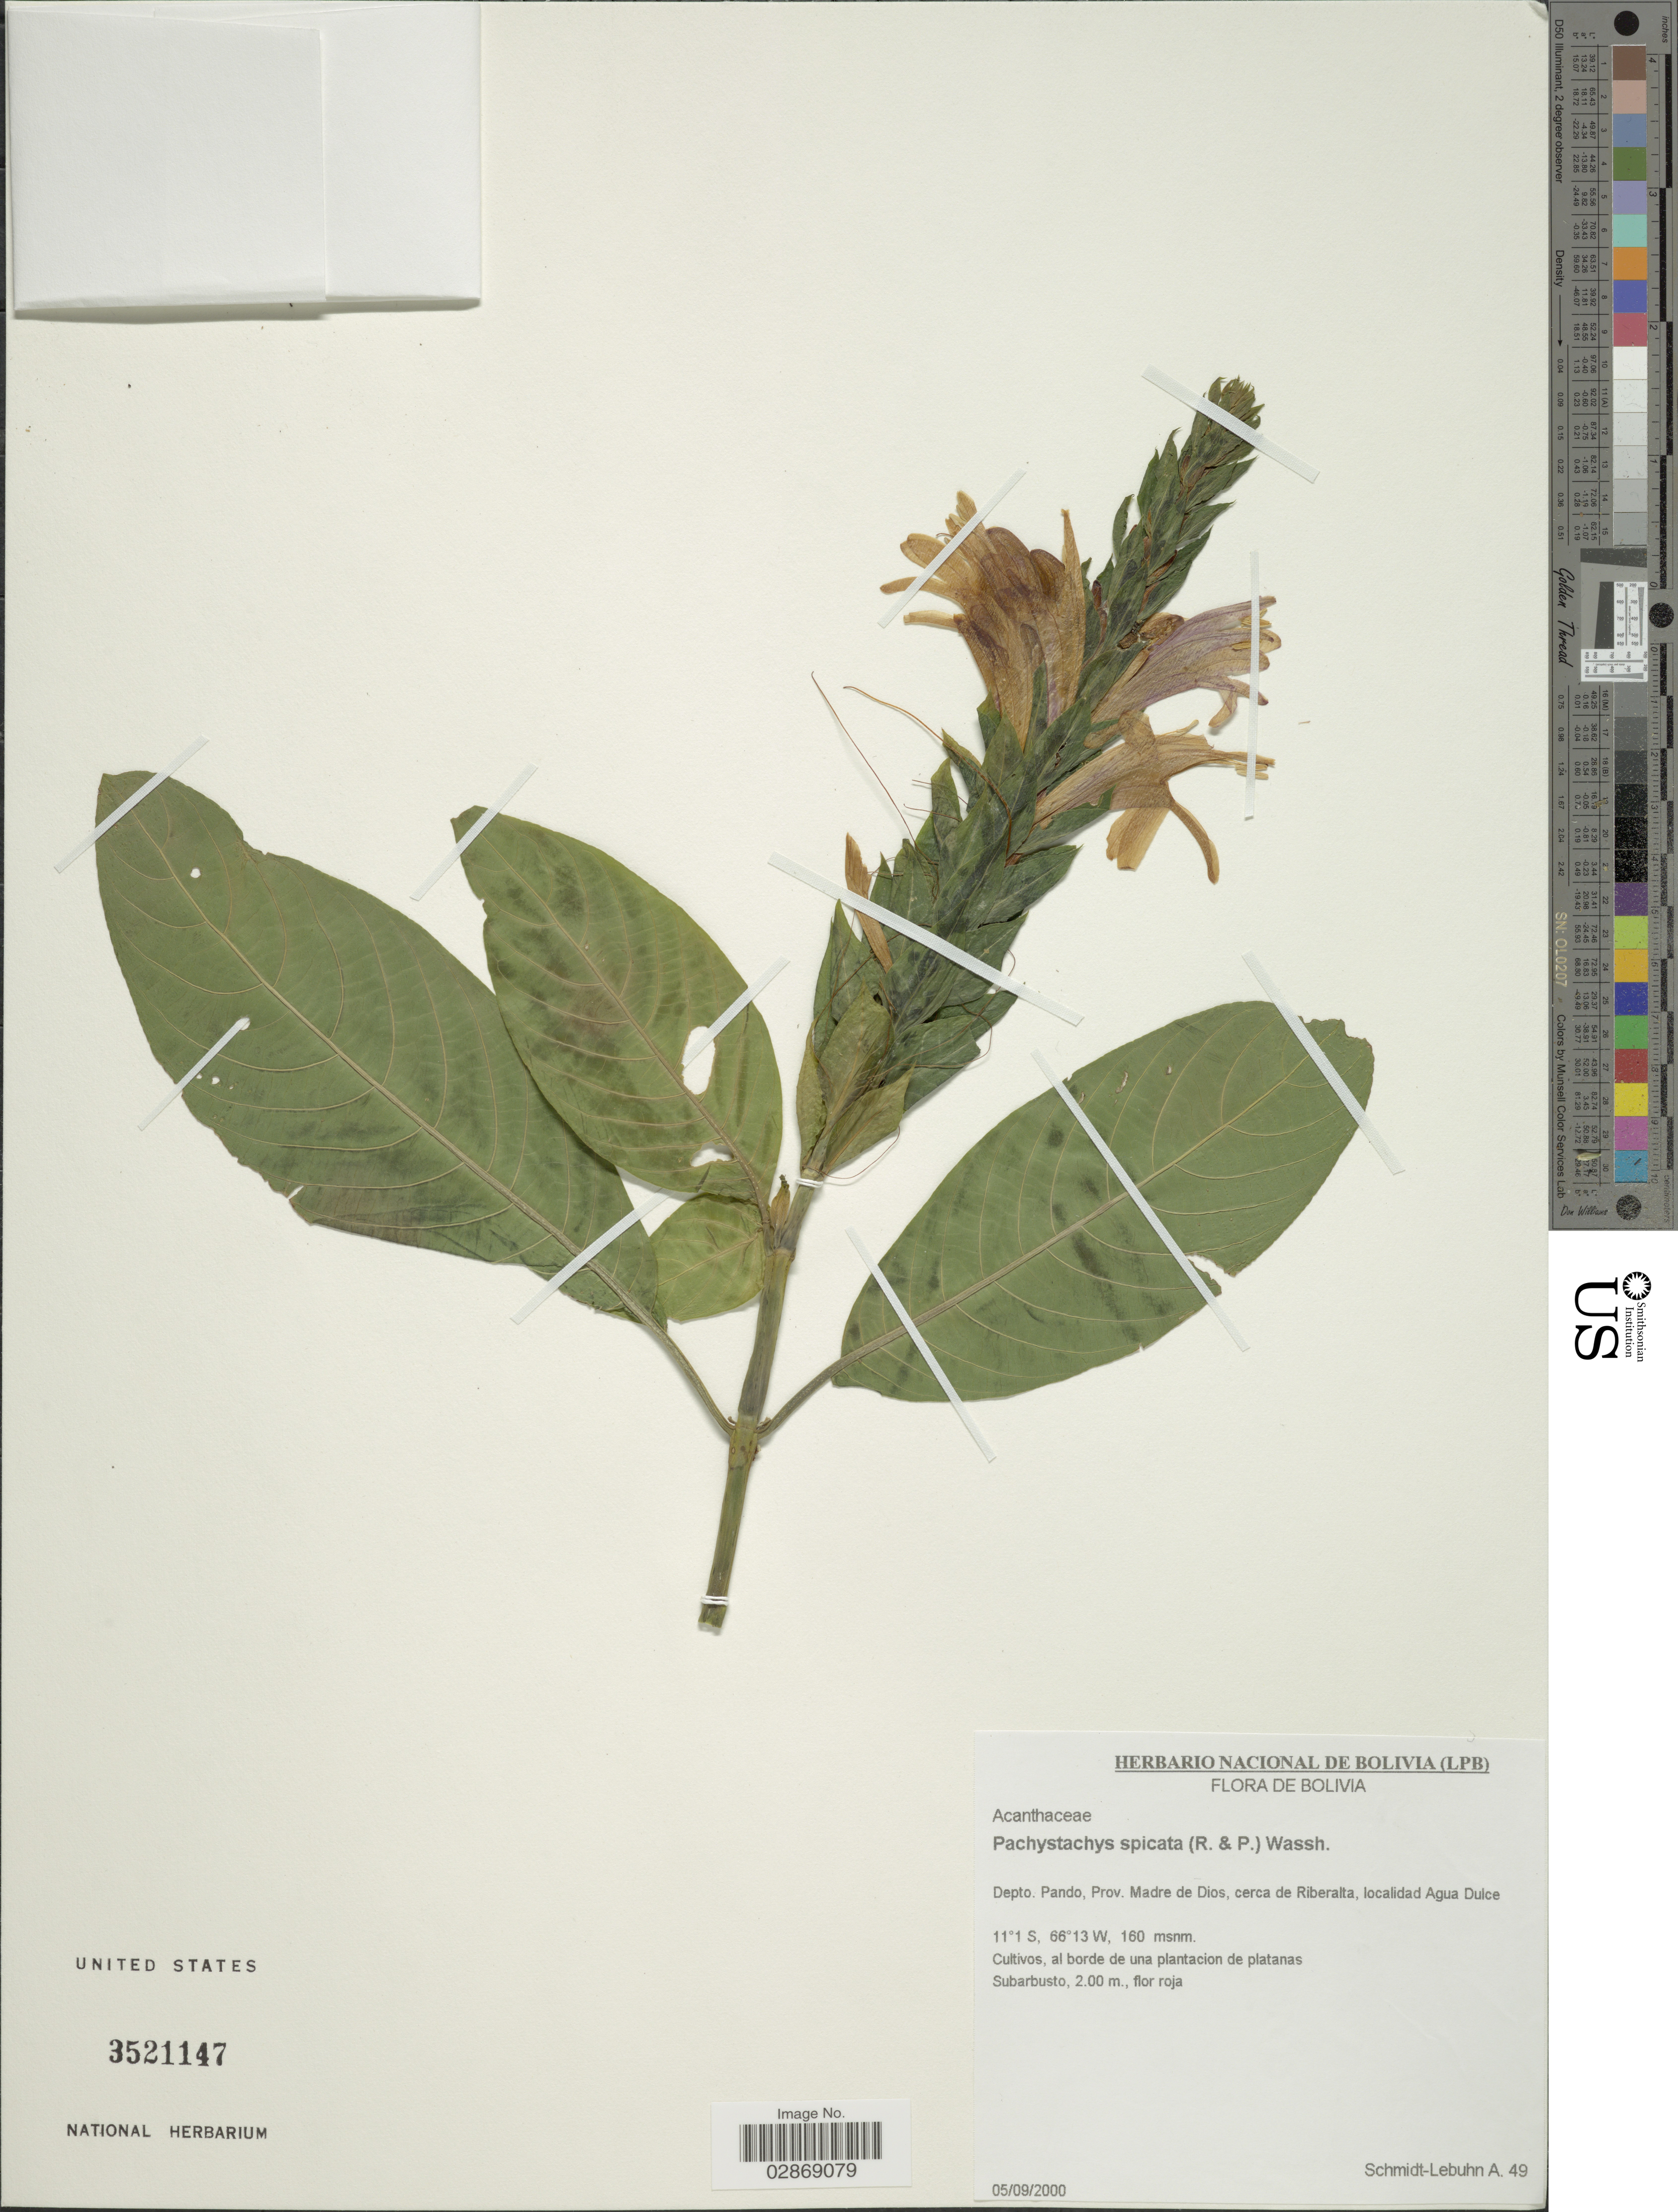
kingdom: Plantae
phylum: Tracheophyta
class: Magnoliopsida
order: Lamiales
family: Acanthaceae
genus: Pachystachys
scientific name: Pachystachys spicata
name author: (Ruiz & Pav.) Wassh.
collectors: A. Schmidt-Lebuhn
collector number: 49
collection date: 2000-09-05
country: Bolivia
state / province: Pando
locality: Depto. Pando, Prov. Madre de Dios, cerca de Riberalta, localidad Agua Dulce.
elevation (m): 160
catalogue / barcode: US 3521147